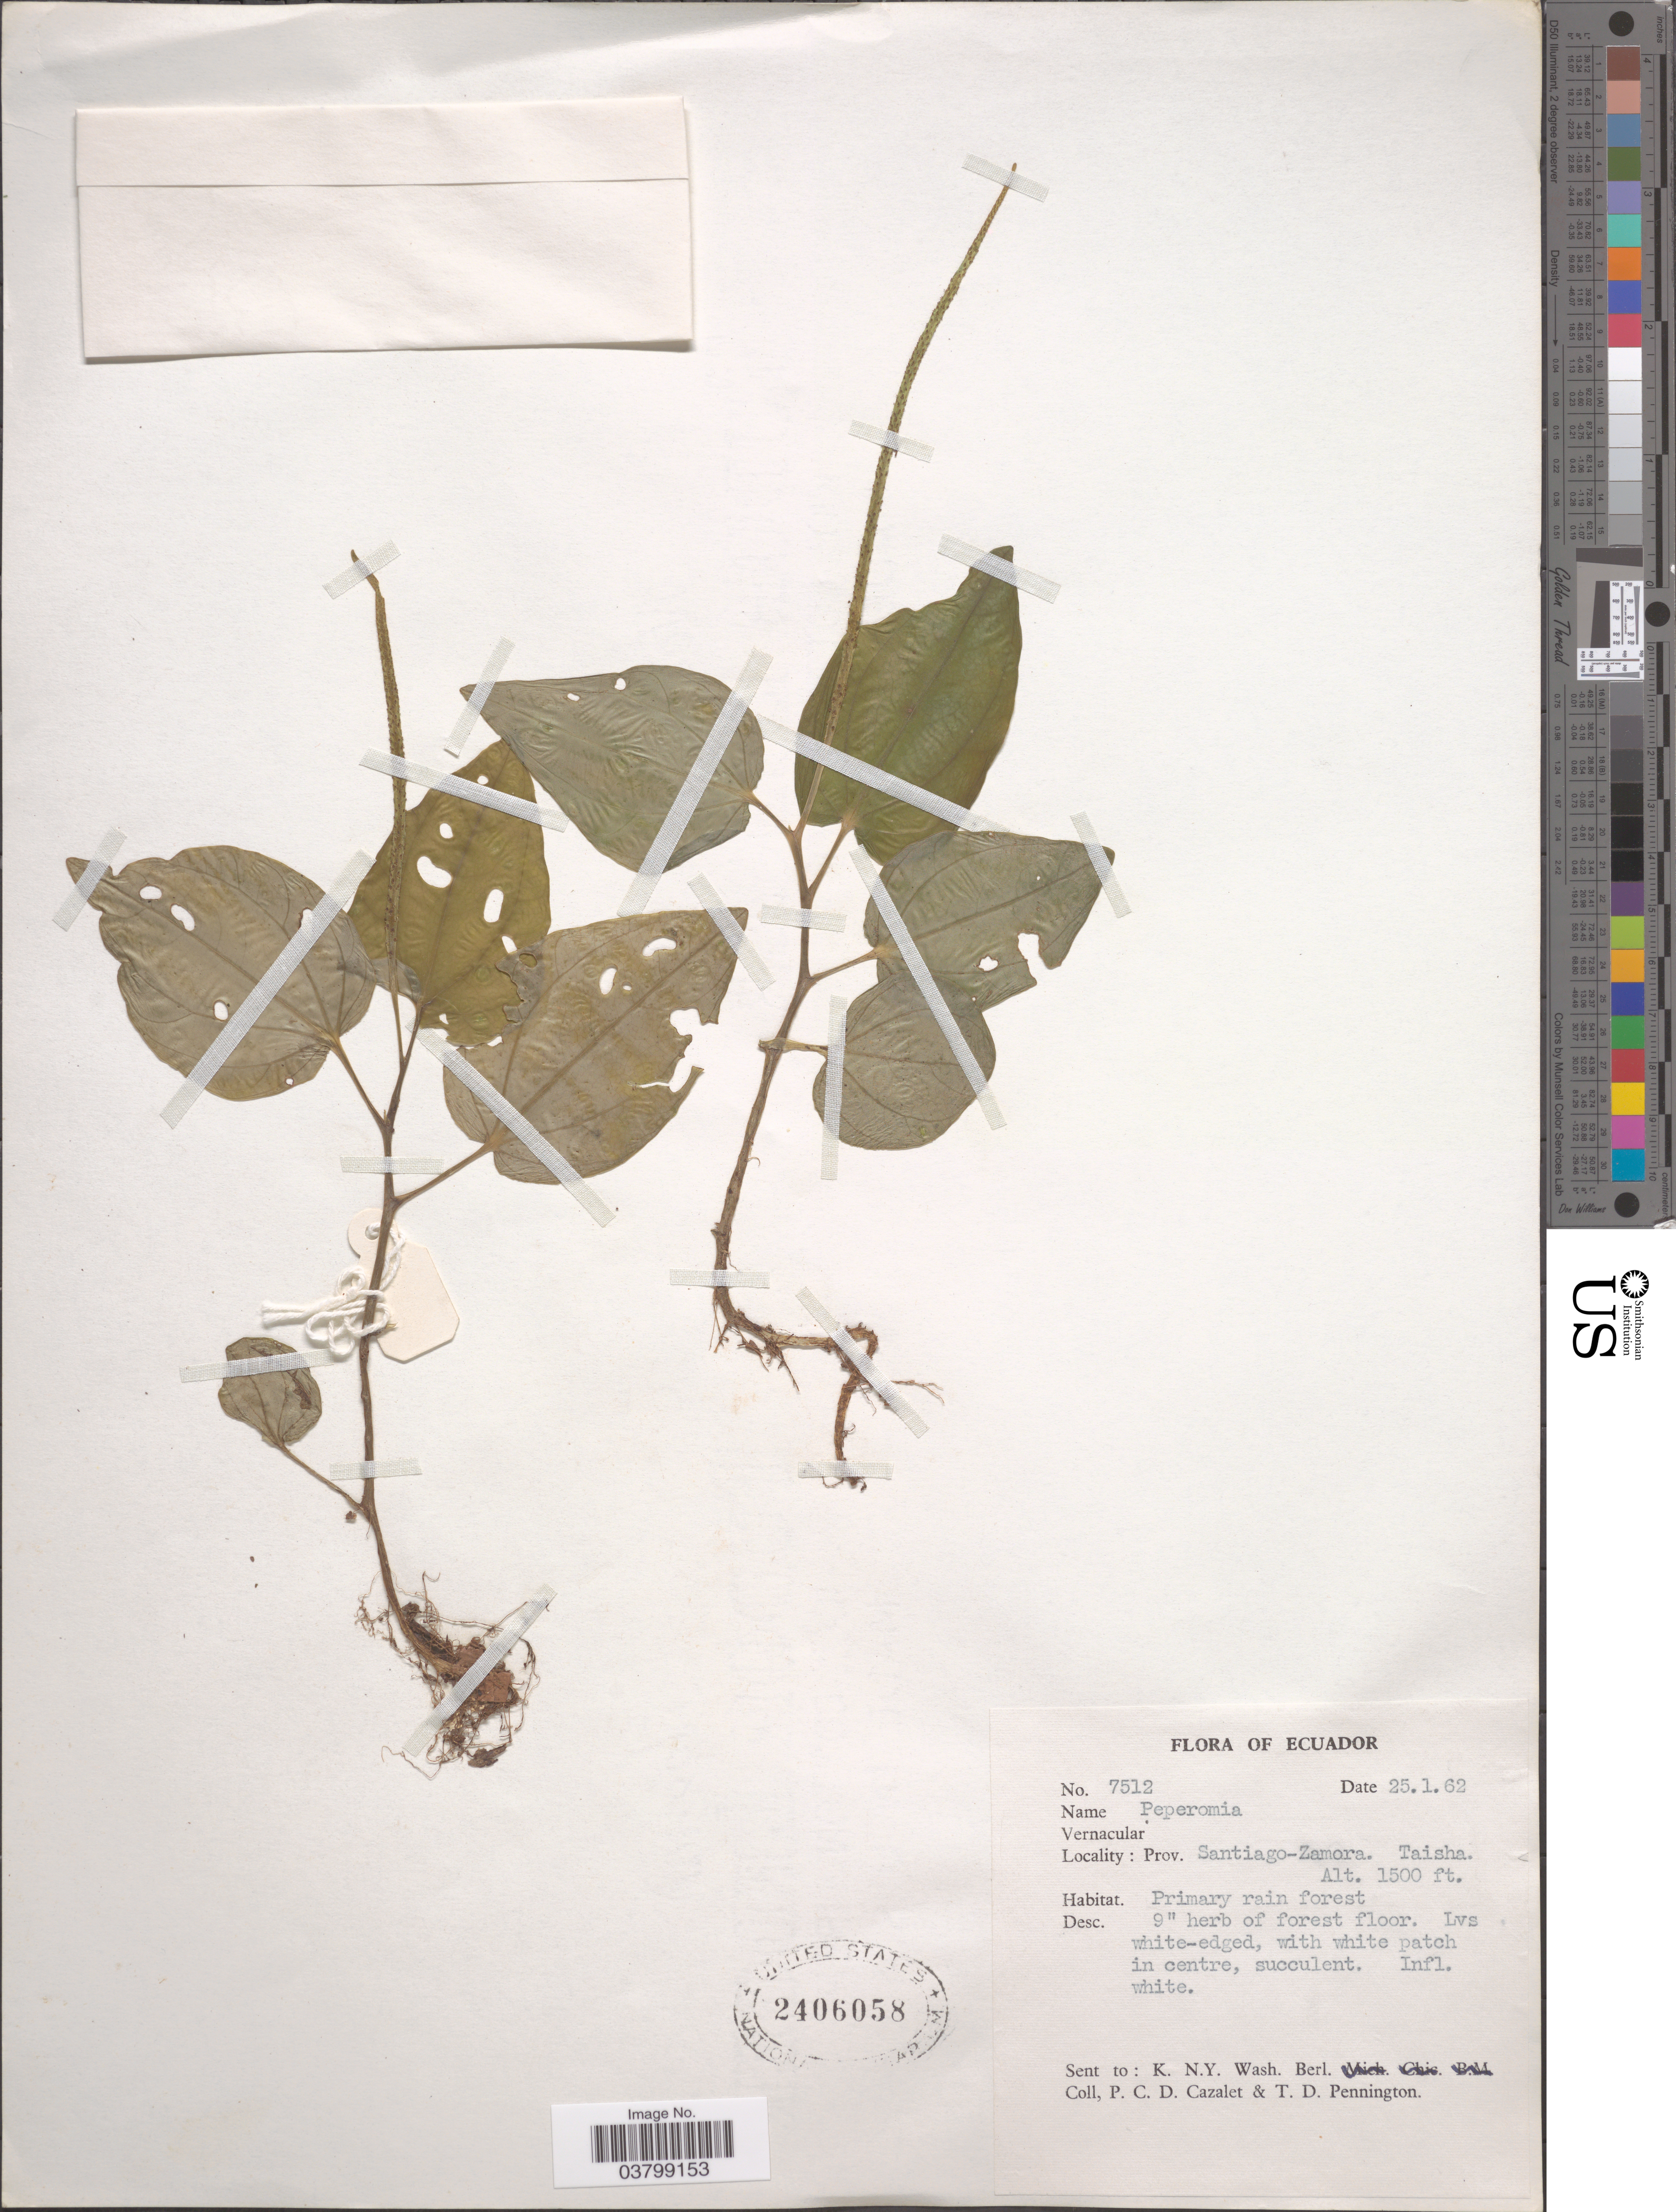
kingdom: Plantae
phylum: Tracheophyta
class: Magnoliopsida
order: Piperales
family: Piperaceae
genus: Peperomia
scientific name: Peperomia verediana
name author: Trel. in J.F. Macbr.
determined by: Jiménez, José Estaban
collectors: P. C. D. Cazalet & T. D. Pennington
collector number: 7512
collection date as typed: Transcribed d/m/y: 25/1/62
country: Ecuador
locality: Prov. Santiago-Zamora. Taisha.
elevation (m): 457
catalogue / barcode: US 2406058